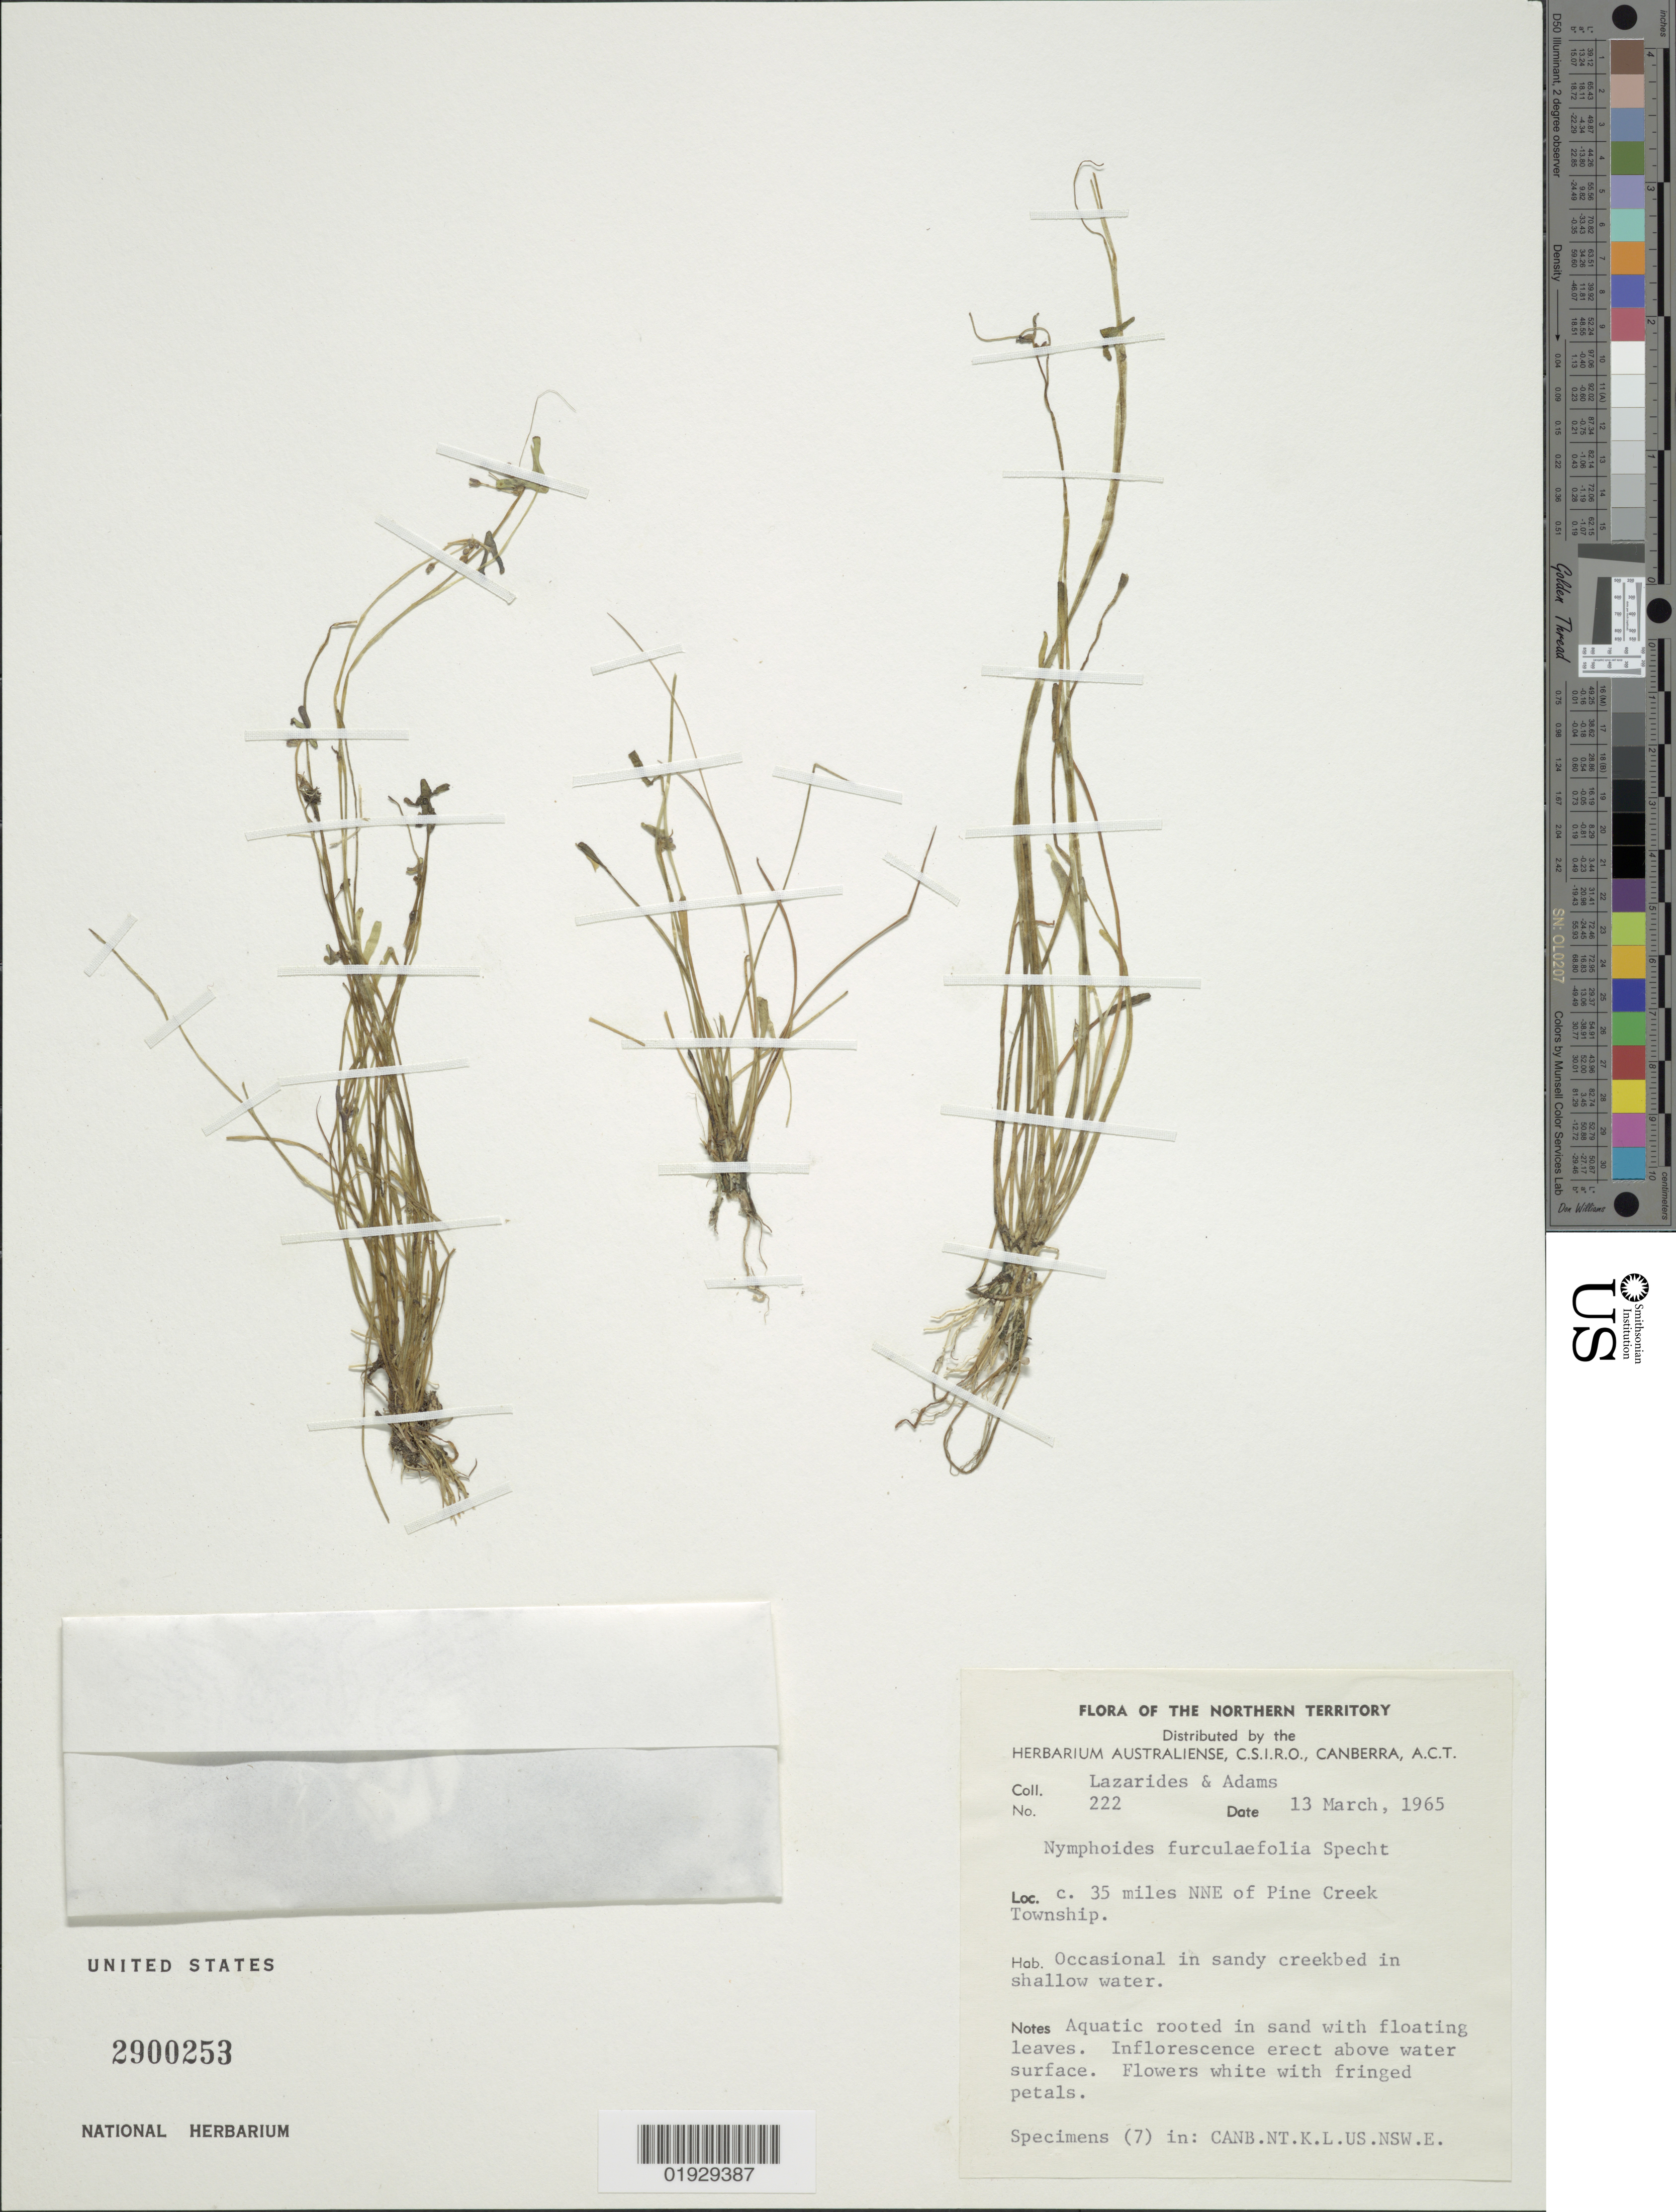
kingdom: Plantae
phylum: Tracheophyta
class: Magnoliopsida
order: Asterales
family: Menyanthaceae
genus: Nymphoides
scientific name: Nymphoides furculaefolia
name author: Specht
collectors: M. Lazarides & Adams, --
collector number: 222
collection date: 1965-03-13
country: Australia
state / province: Northern Territory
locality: C. 35 miles NNE of Pine Creek Township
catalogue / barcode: US 2900253